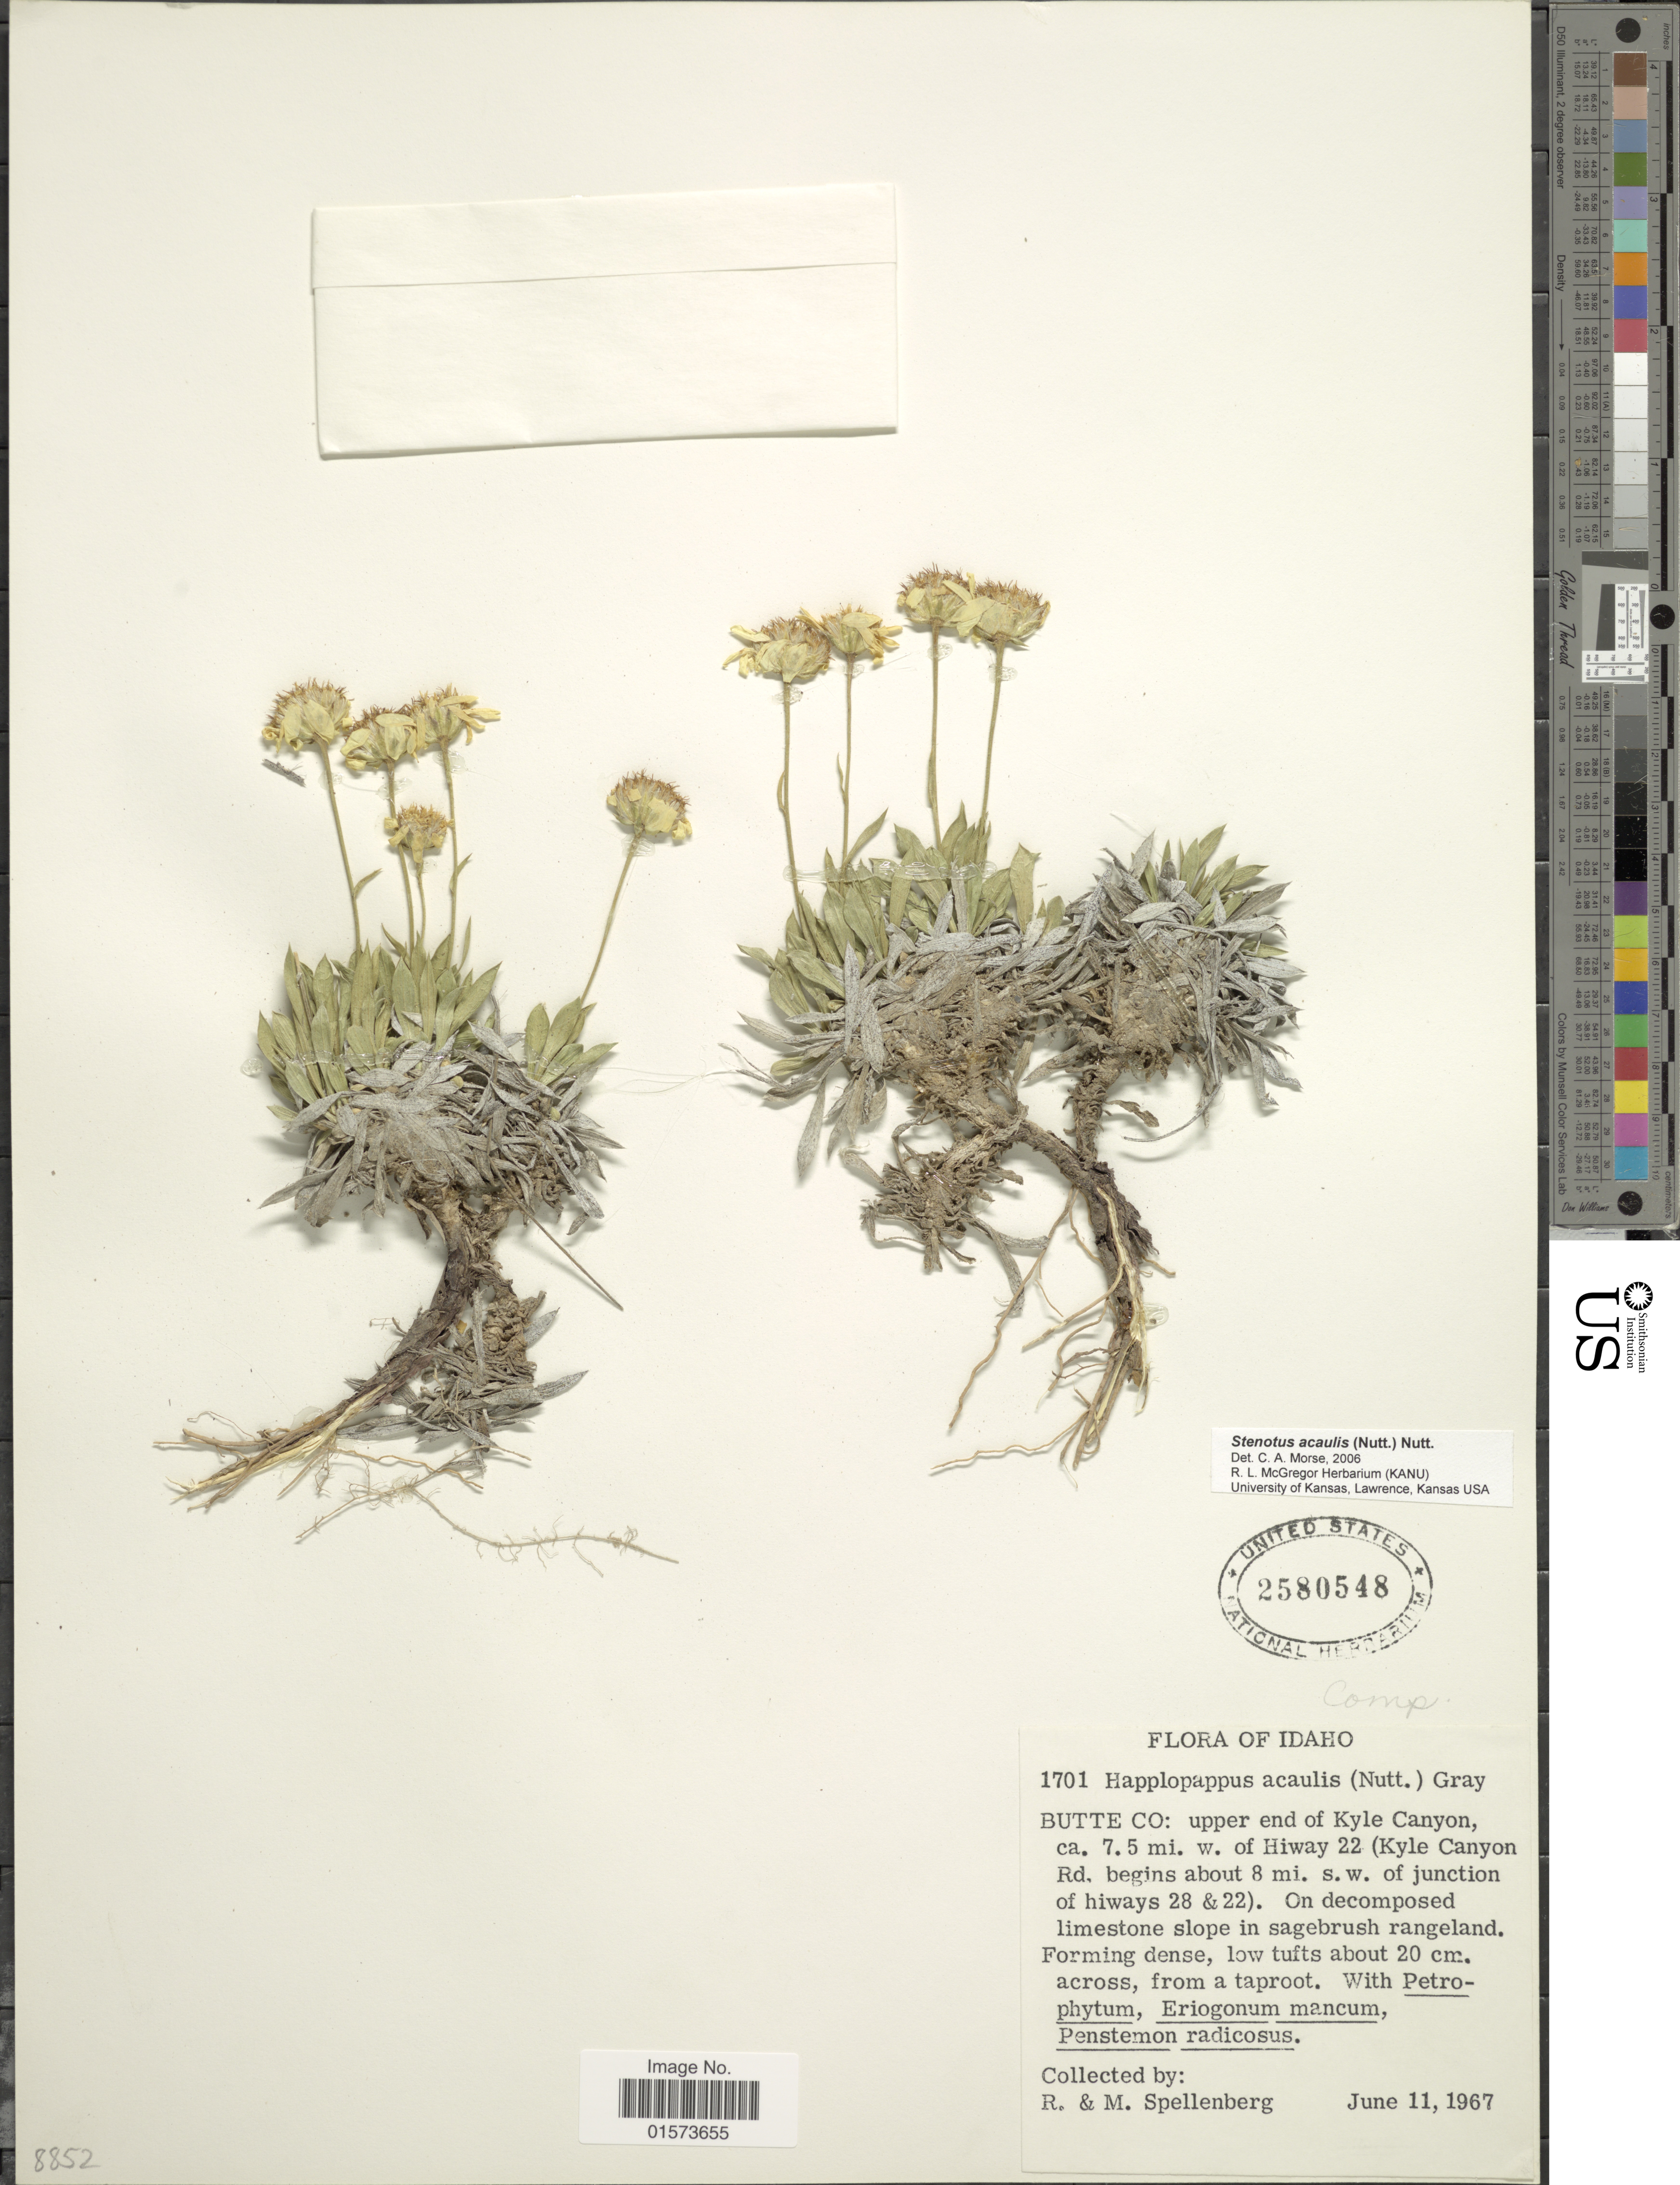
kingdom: Plantae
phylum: Tracheophyta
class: Magnoliopsida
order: Asterales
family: Asteraceae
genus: Stenotus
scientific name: Stenotus acaulis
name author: (Nutt.) Nutt.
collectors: R. Spellenberg & Spellenberg, M.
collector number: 1701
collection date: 1967-06-11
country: United States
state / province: Idaho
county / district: Cassia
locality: upper end of Kyle Canyon, ca. 7.5 mi. w. of Hiway 22 (Kyle Canyon Rd. begins about 8 mi. s. w. of junction of hiways 28 & 22), on decomposed limestone slope in sagebrush rangeland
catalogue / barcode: US 2580548